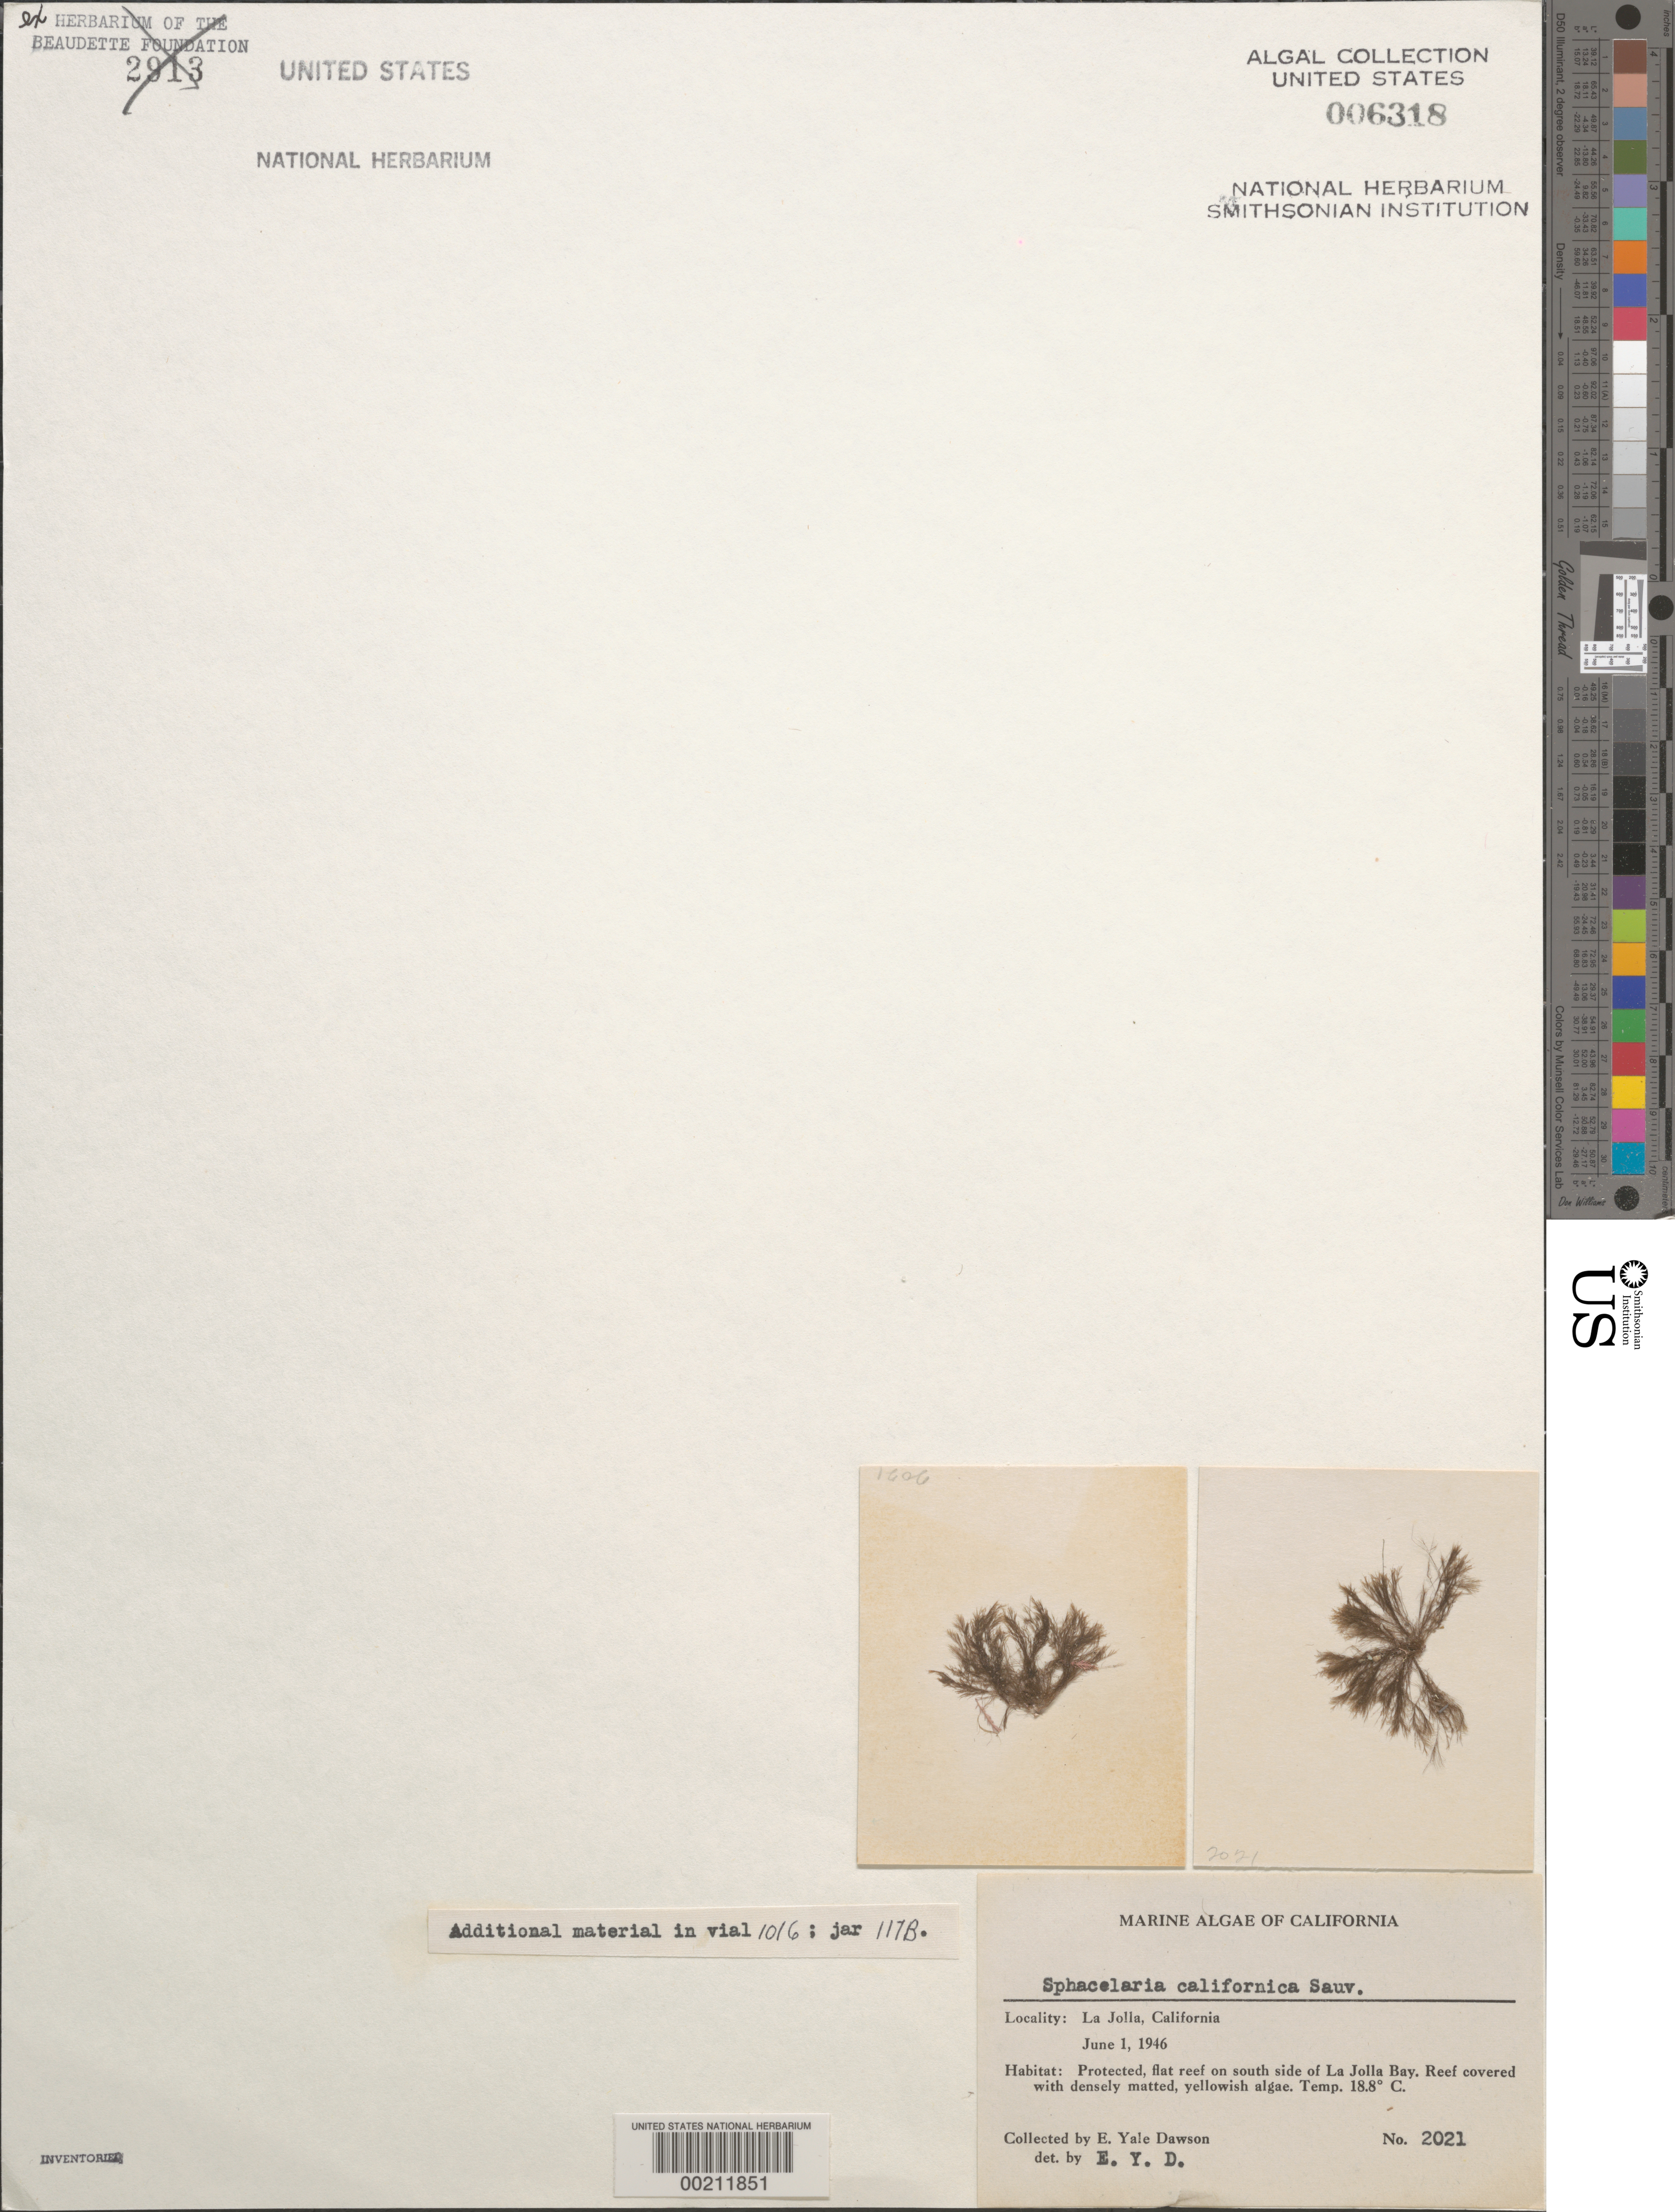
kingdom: Chromista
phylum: Ochrophyta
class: Phaeophyceae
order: Sphacelariales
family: Sphacelariaceae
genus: Sphacelaria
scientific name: Sphacelaria californica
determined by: Dawson, E. Y.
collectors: E. Y. Dawson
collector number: EYD 2021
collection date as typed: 01 Jun 1946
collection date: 1946-06-01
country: United States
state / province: California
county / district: San Diego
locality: La Jolla, south La Jolla Bay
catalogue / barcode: US 6318